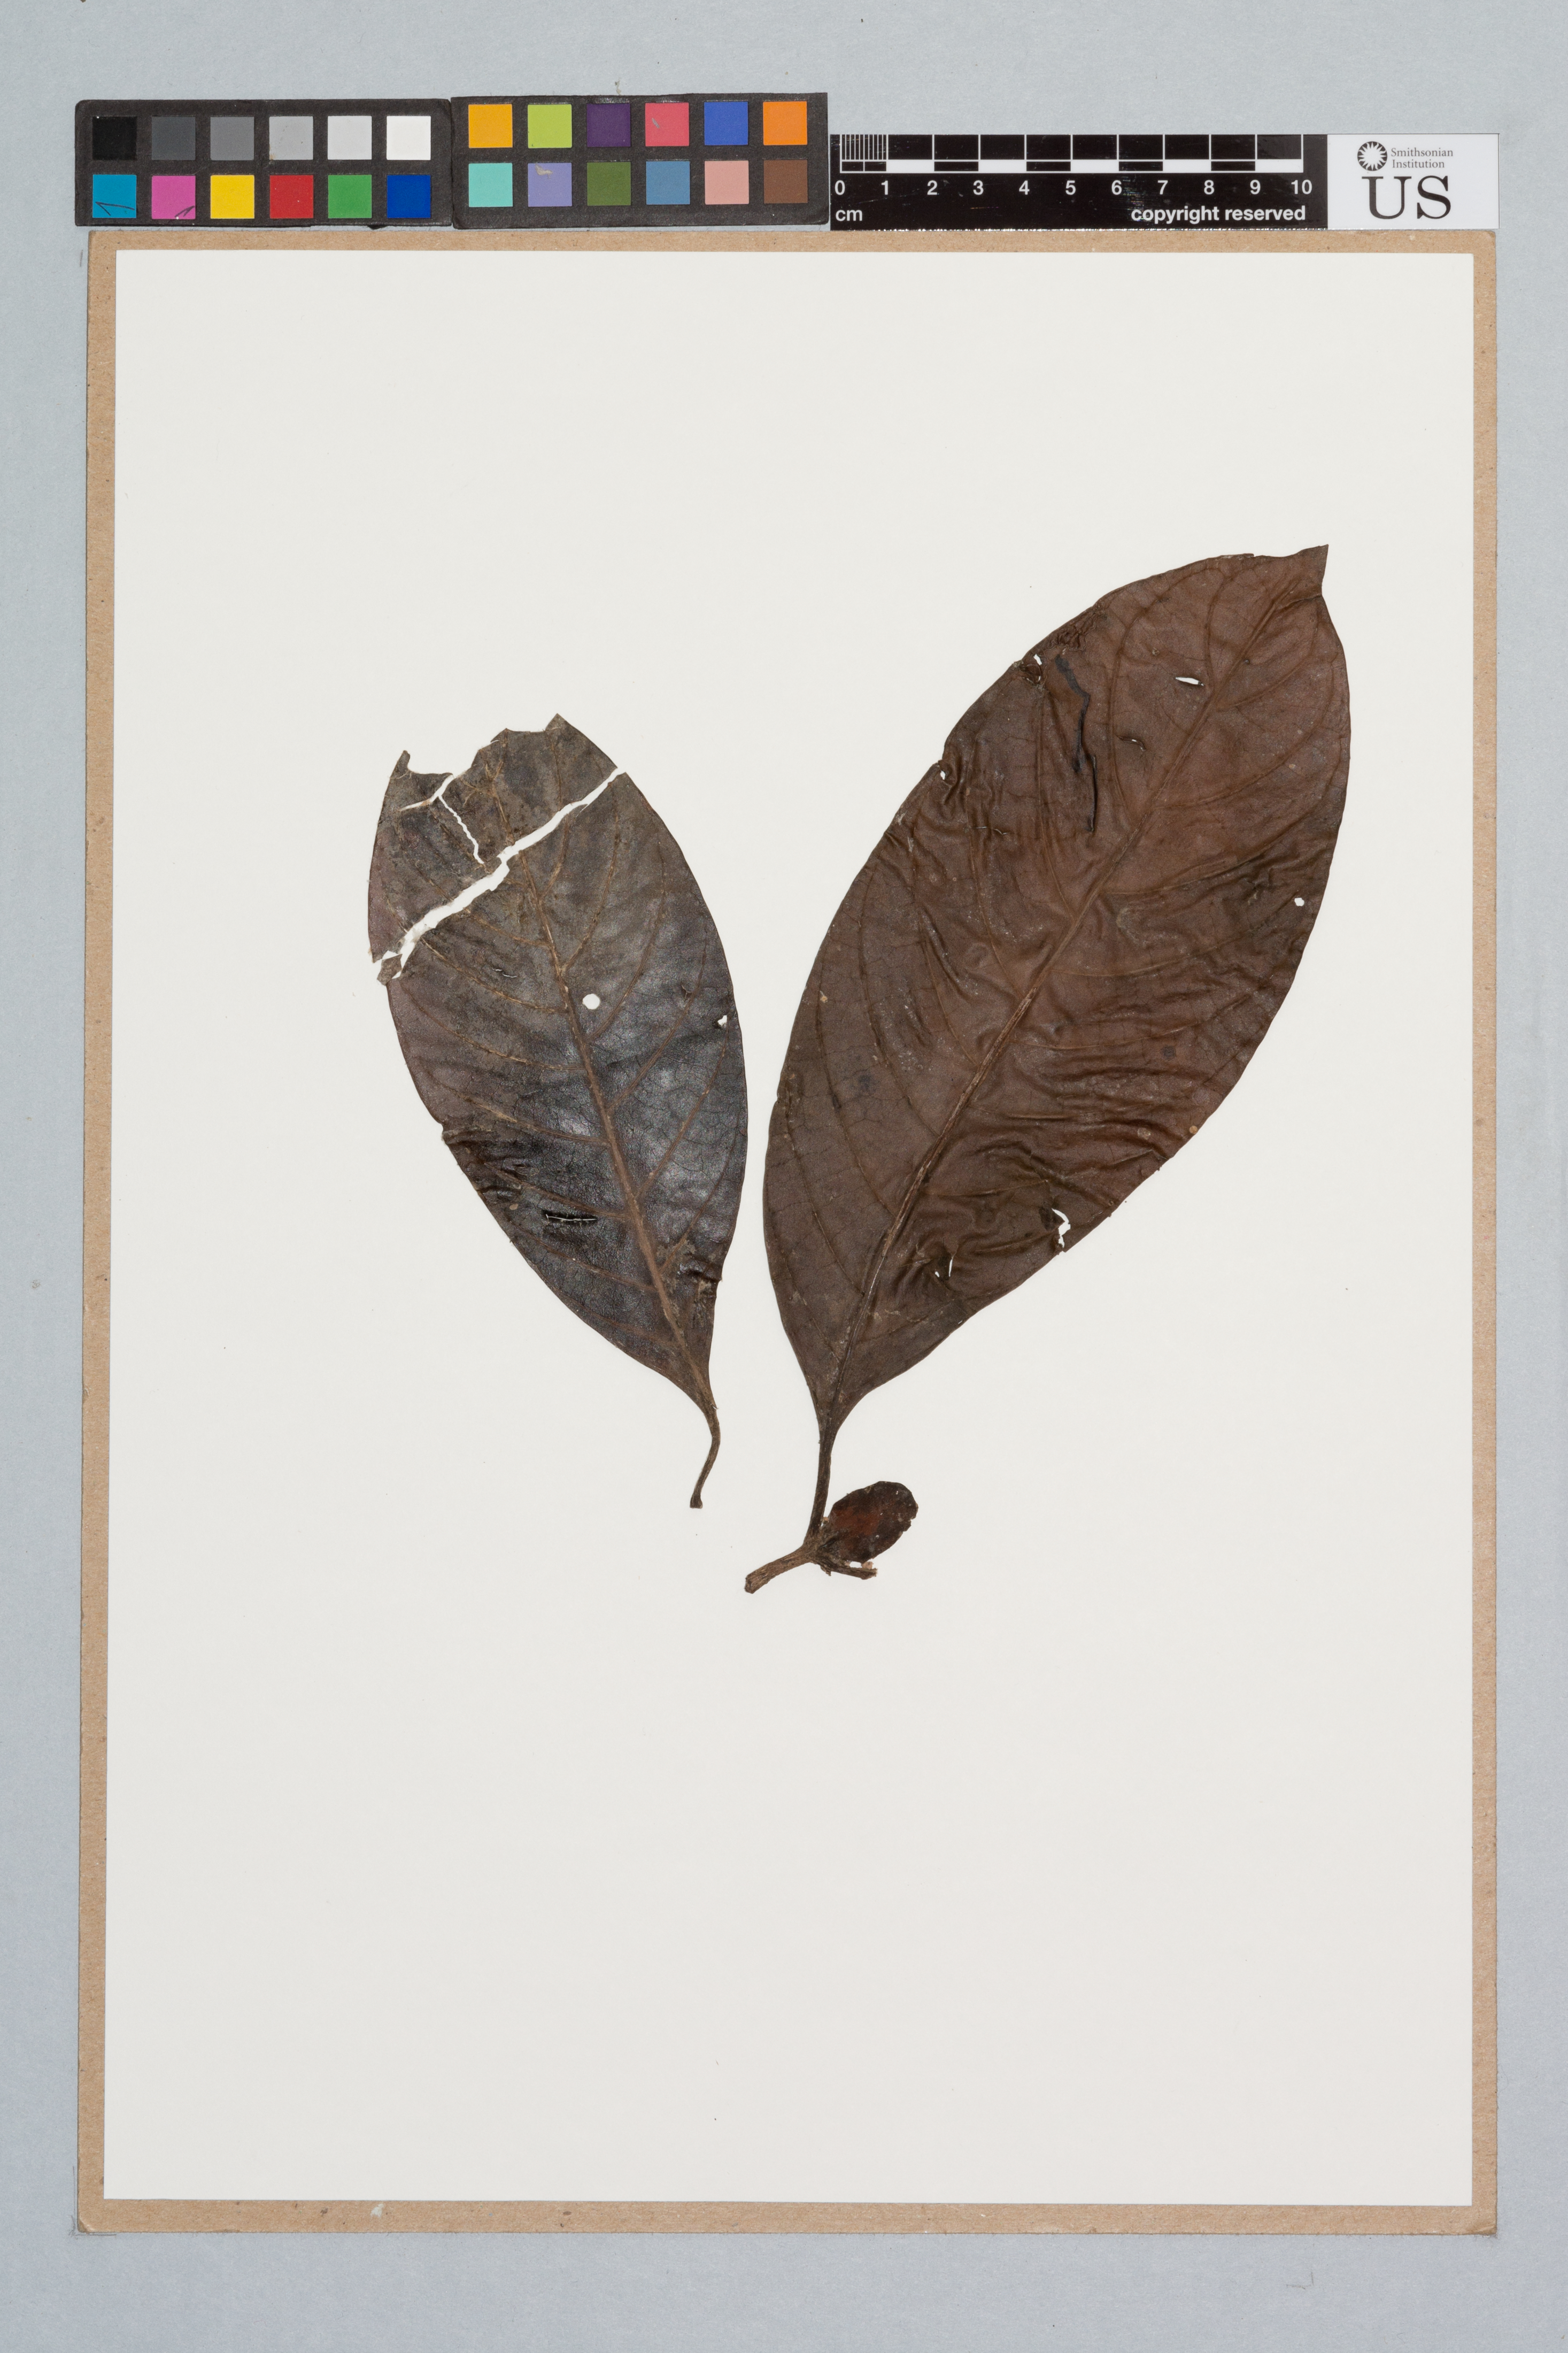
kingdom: Plantae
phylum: Tracheophyta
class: Magnoliopsida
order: Gentianales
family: Rubiaceae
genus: Psychotria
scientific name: Psychotria mapourioides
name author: DC.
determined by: Delprete, P. G., Herb. de Guyane Cay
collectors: P. G. Delprete & F. Crozier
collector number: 7110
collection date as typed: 7-Feb-99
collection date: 1999-02-07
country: French Guiana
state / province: Cayenne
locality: Rt. Cayenne - Brasil (Rt. de Regina). Bridge over the Orapu River, Auberge des Orpailleurs; 4-5km upstream from the bridge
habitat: Disturbed primary forest due to selective logging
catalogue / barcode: US 3523258